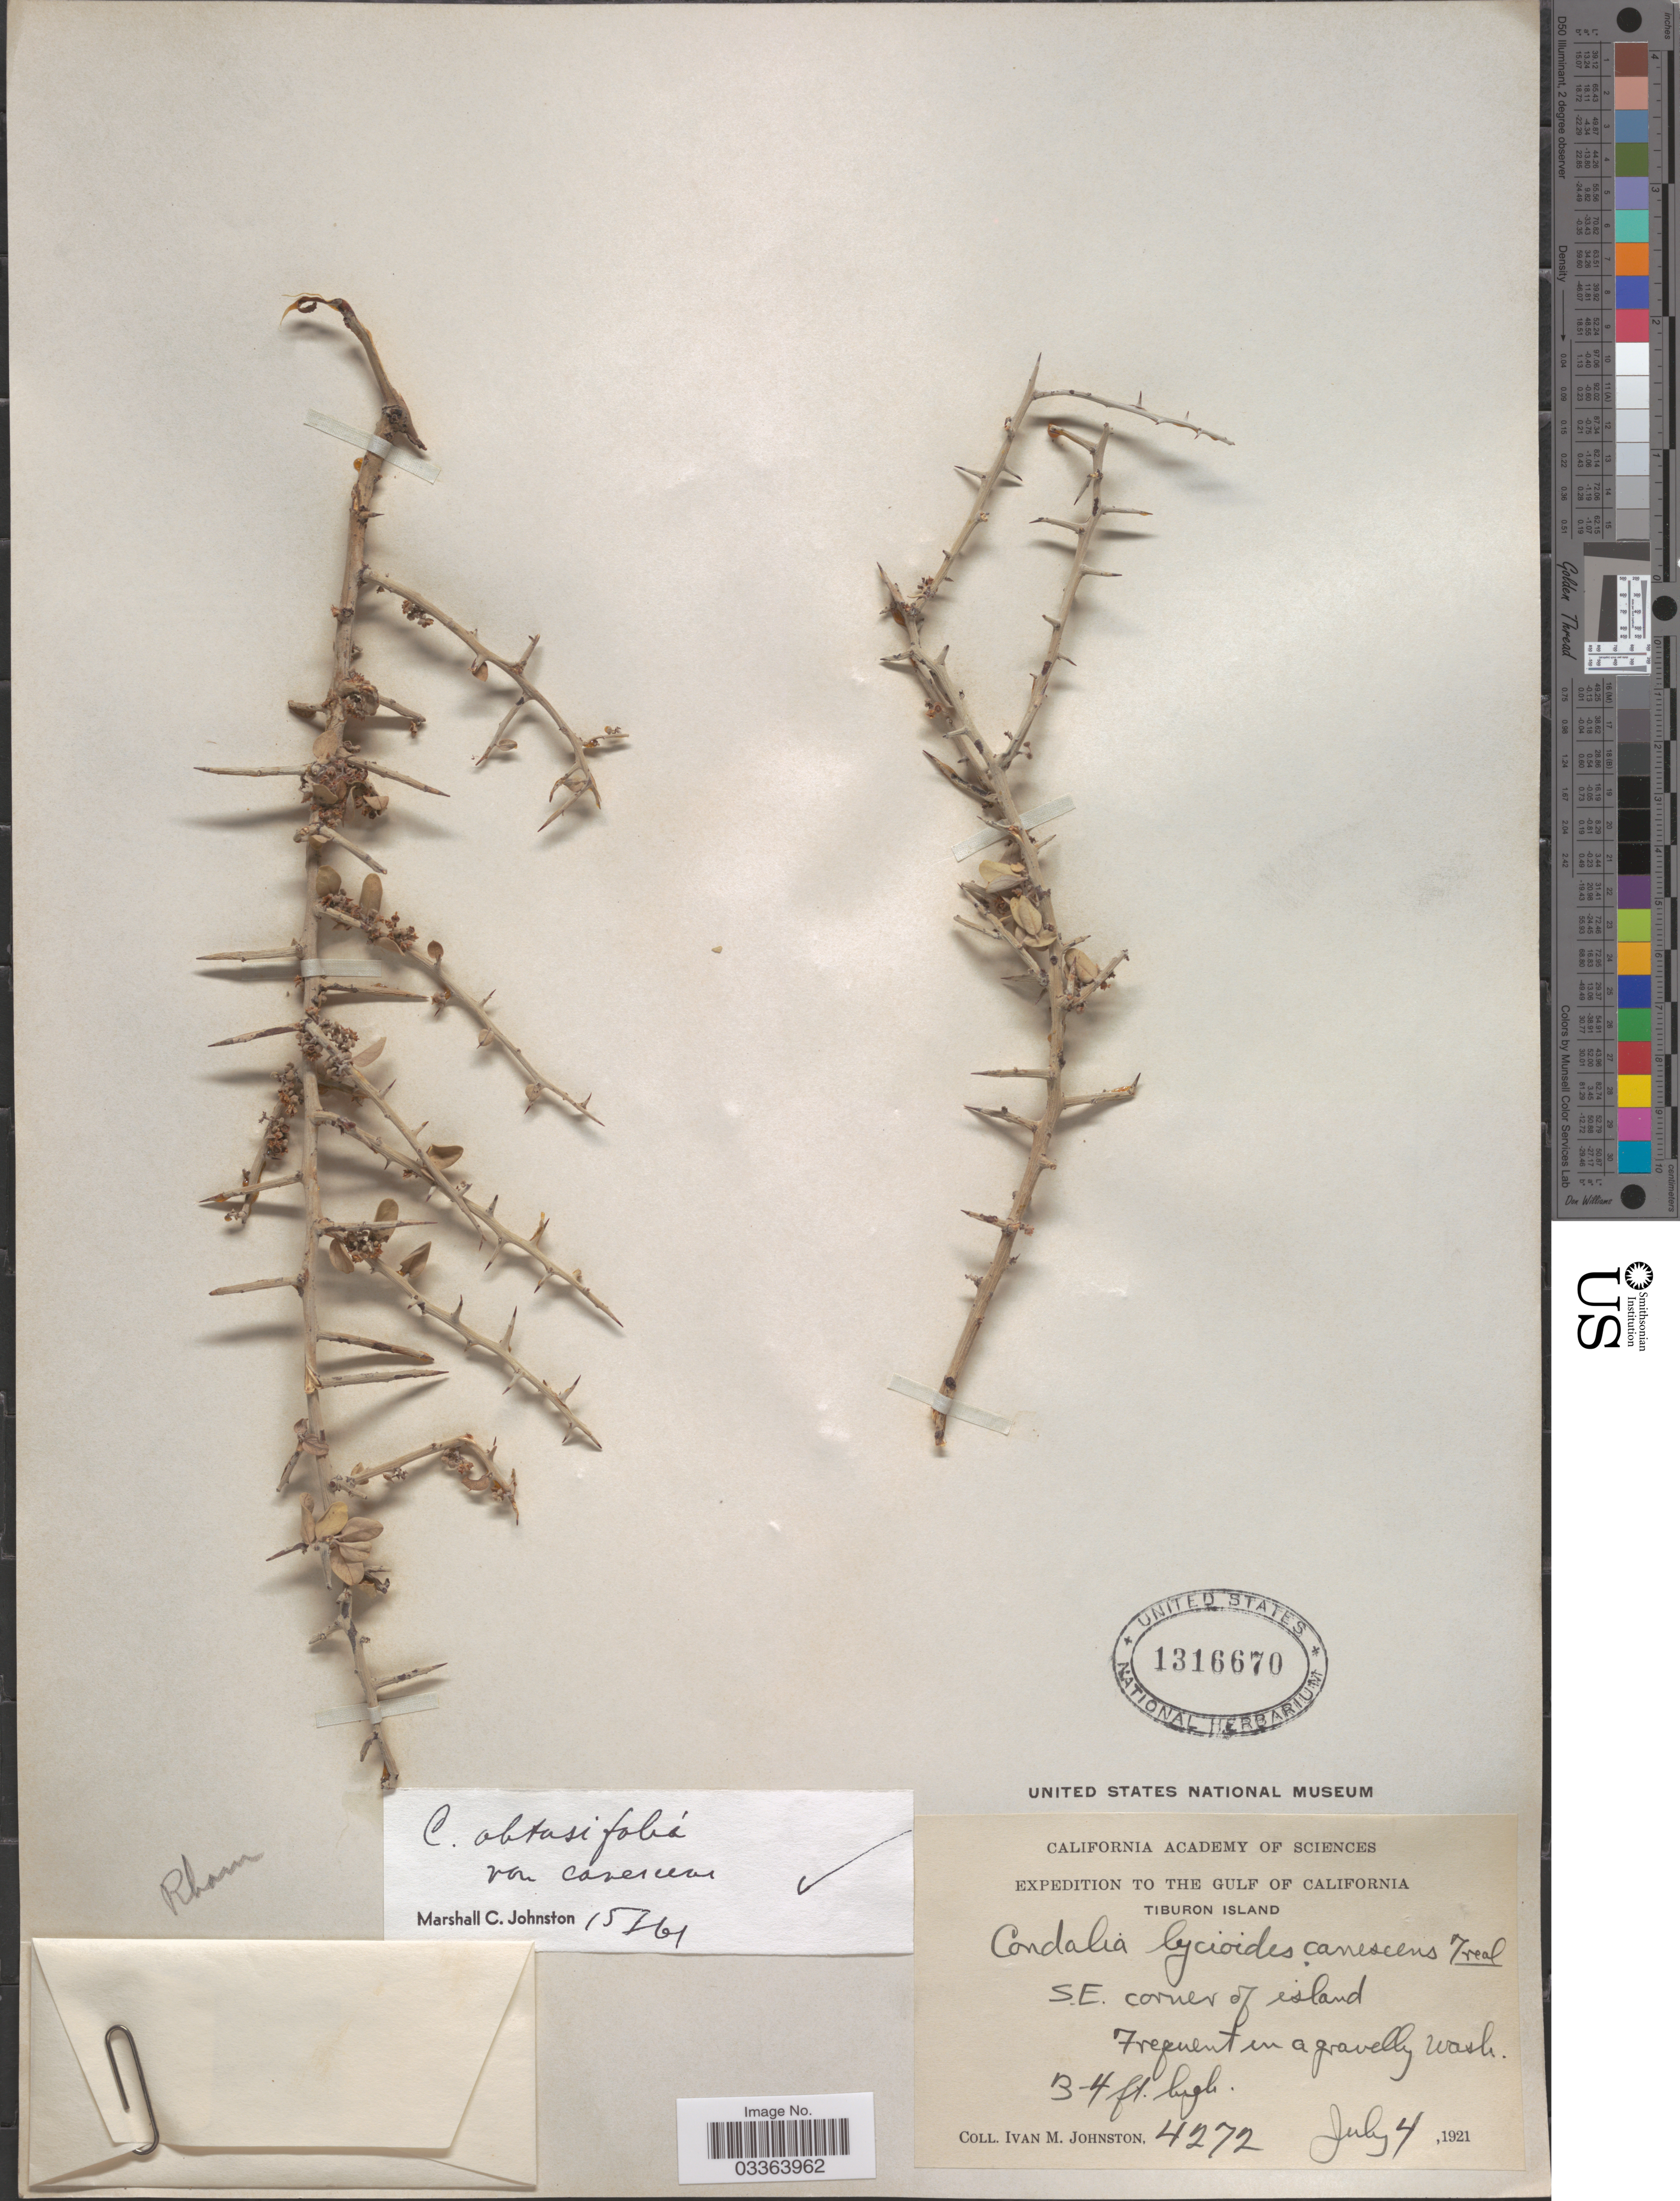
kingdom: Plantae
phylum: Tracheophyta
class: Magnoliopsida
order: Rosales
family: Rhamnaceae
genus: Sarcomphalus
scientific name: Sarcomphalus obtusifolius var. canescens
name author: (A. Gray) Hauenschild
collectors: I.M. Johnston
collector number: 4272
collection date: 1921-07-04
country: Mexico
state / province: Sonora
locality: The Gulf of California. Tiburon Island. S.E. corner of island.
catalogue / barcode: US 1316670